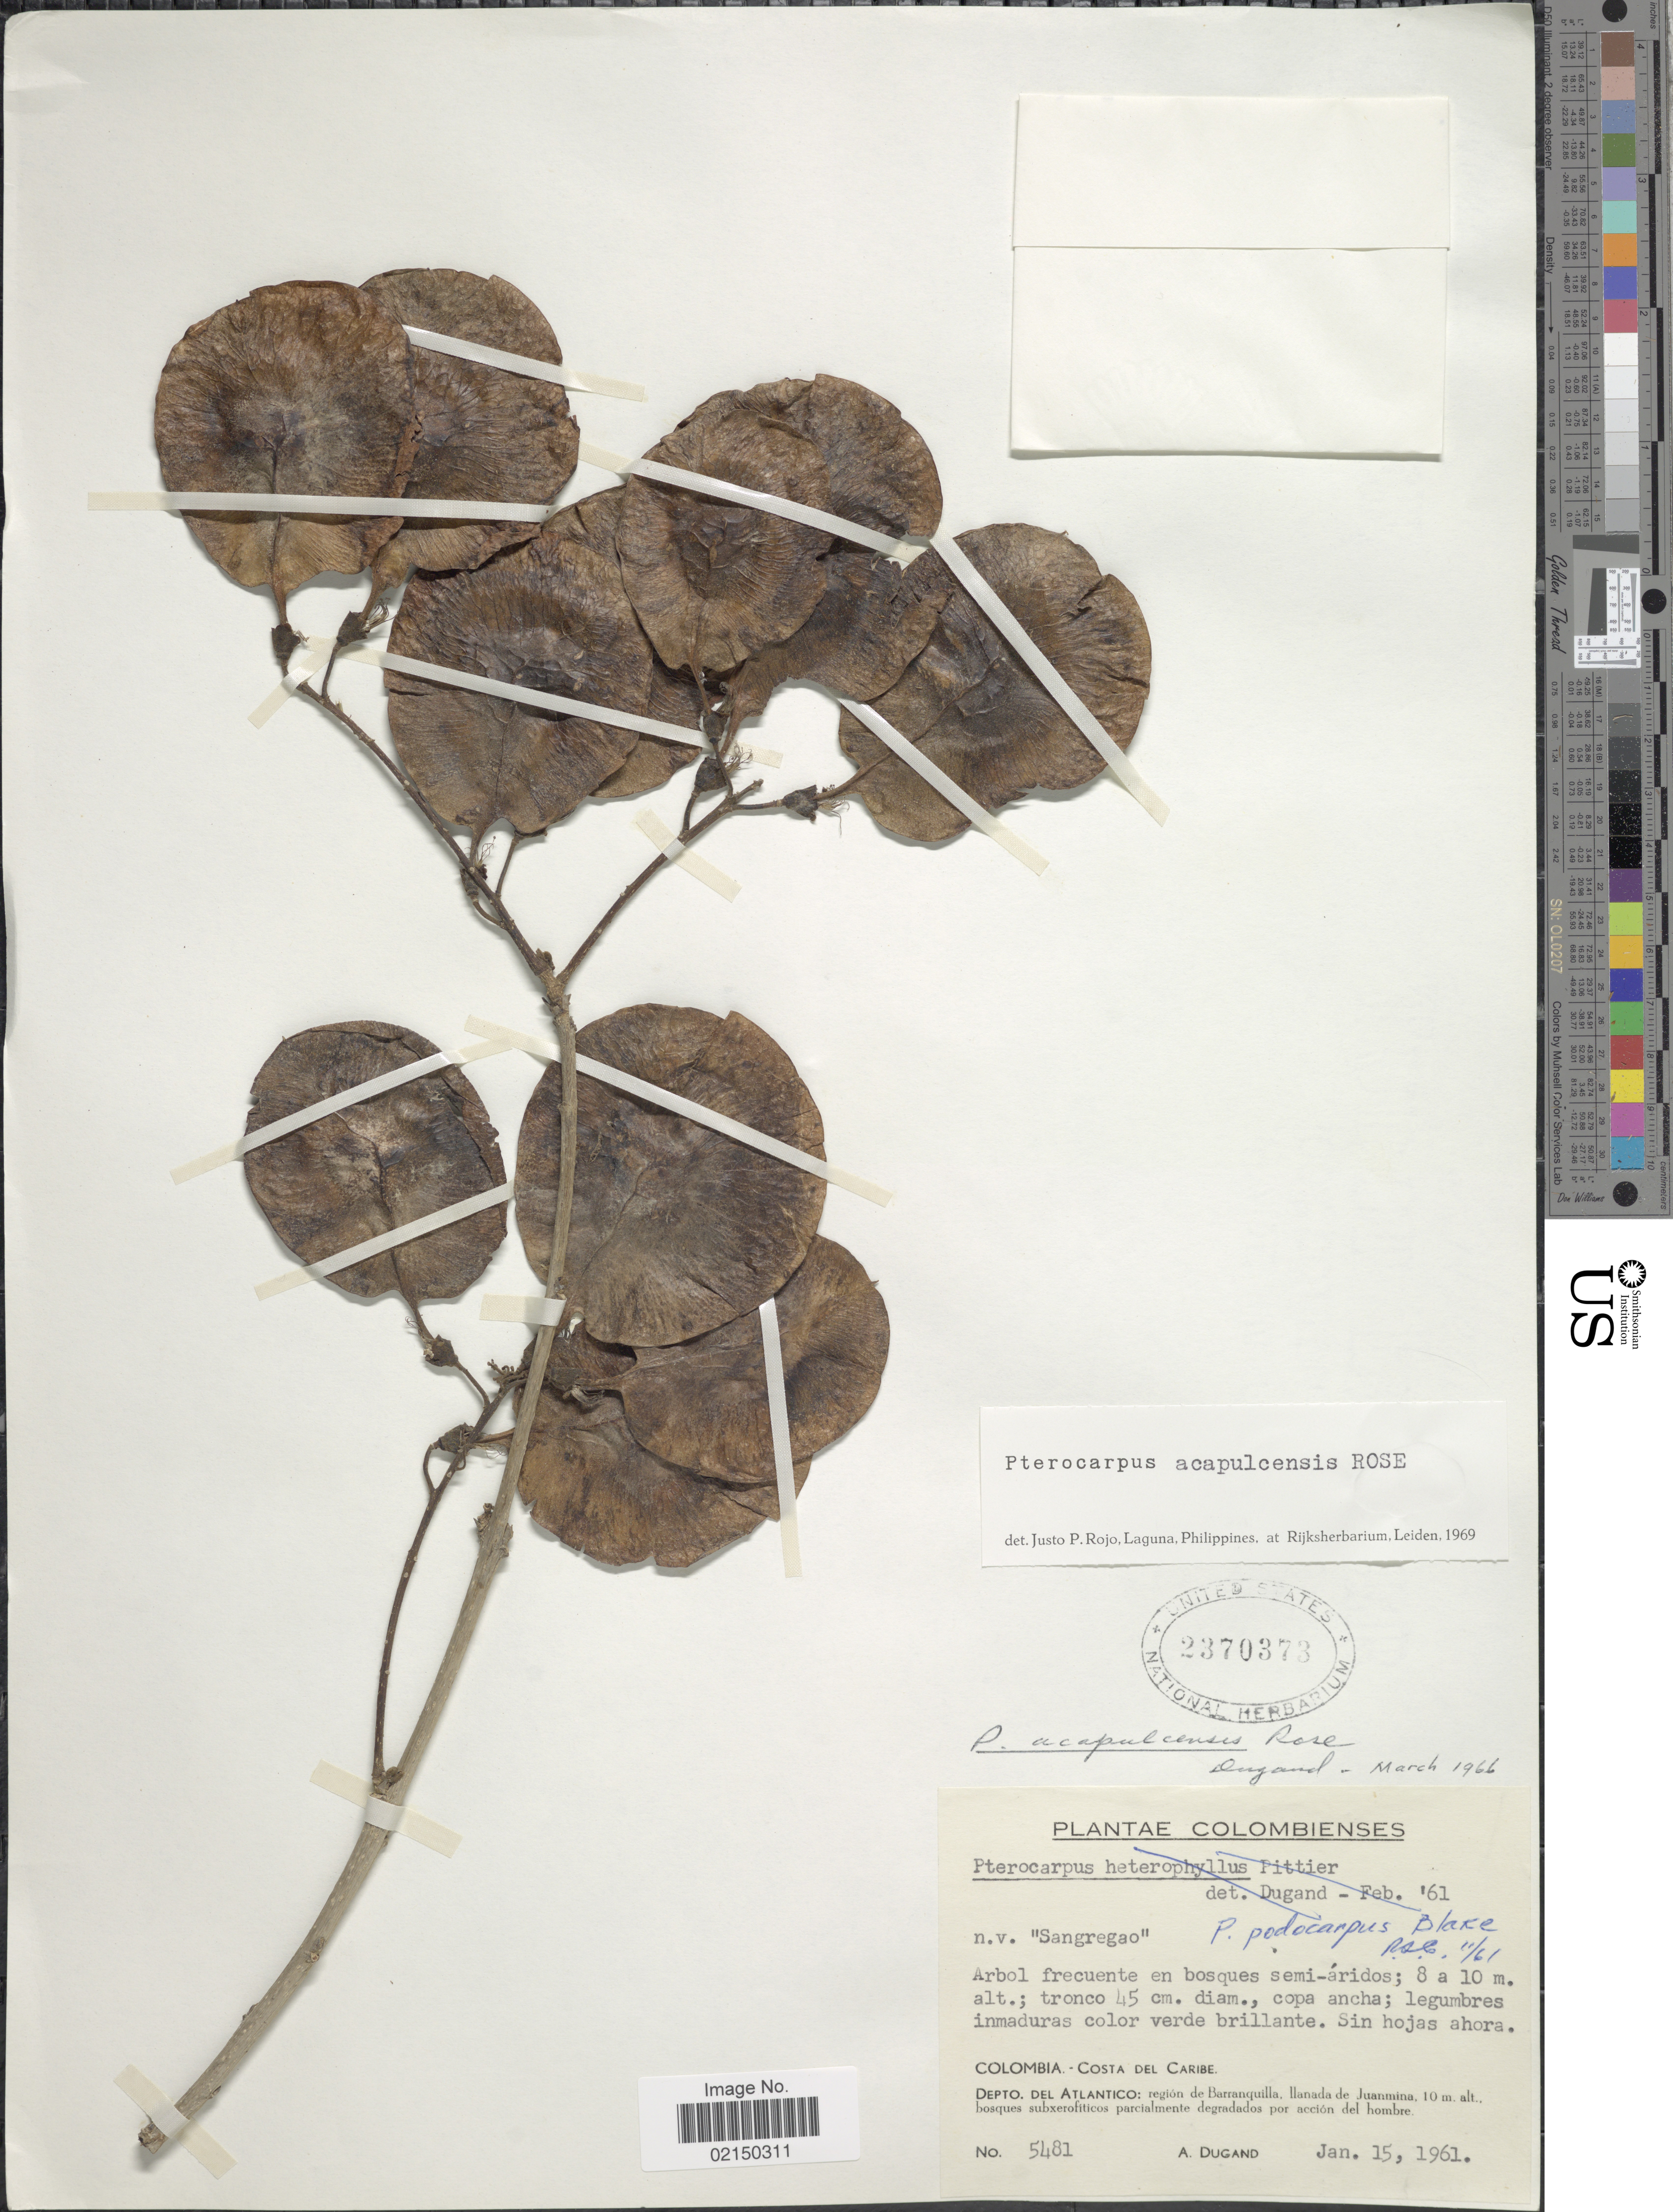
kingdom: Plantae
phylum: Tracheophyta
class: Magnoliopsida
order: Fabales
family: Fabaceae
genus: Pterocarpus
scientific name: Pterocarpus acapulcensis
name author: Rose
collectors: A. Dugand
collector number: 5481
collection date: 1961-01-15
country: Colombia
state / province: Atlántico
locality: Colombienses, Costa del Caribe, region de Barranquilla, llanada de Juanmina.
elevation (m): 10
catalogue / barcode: US 2370373